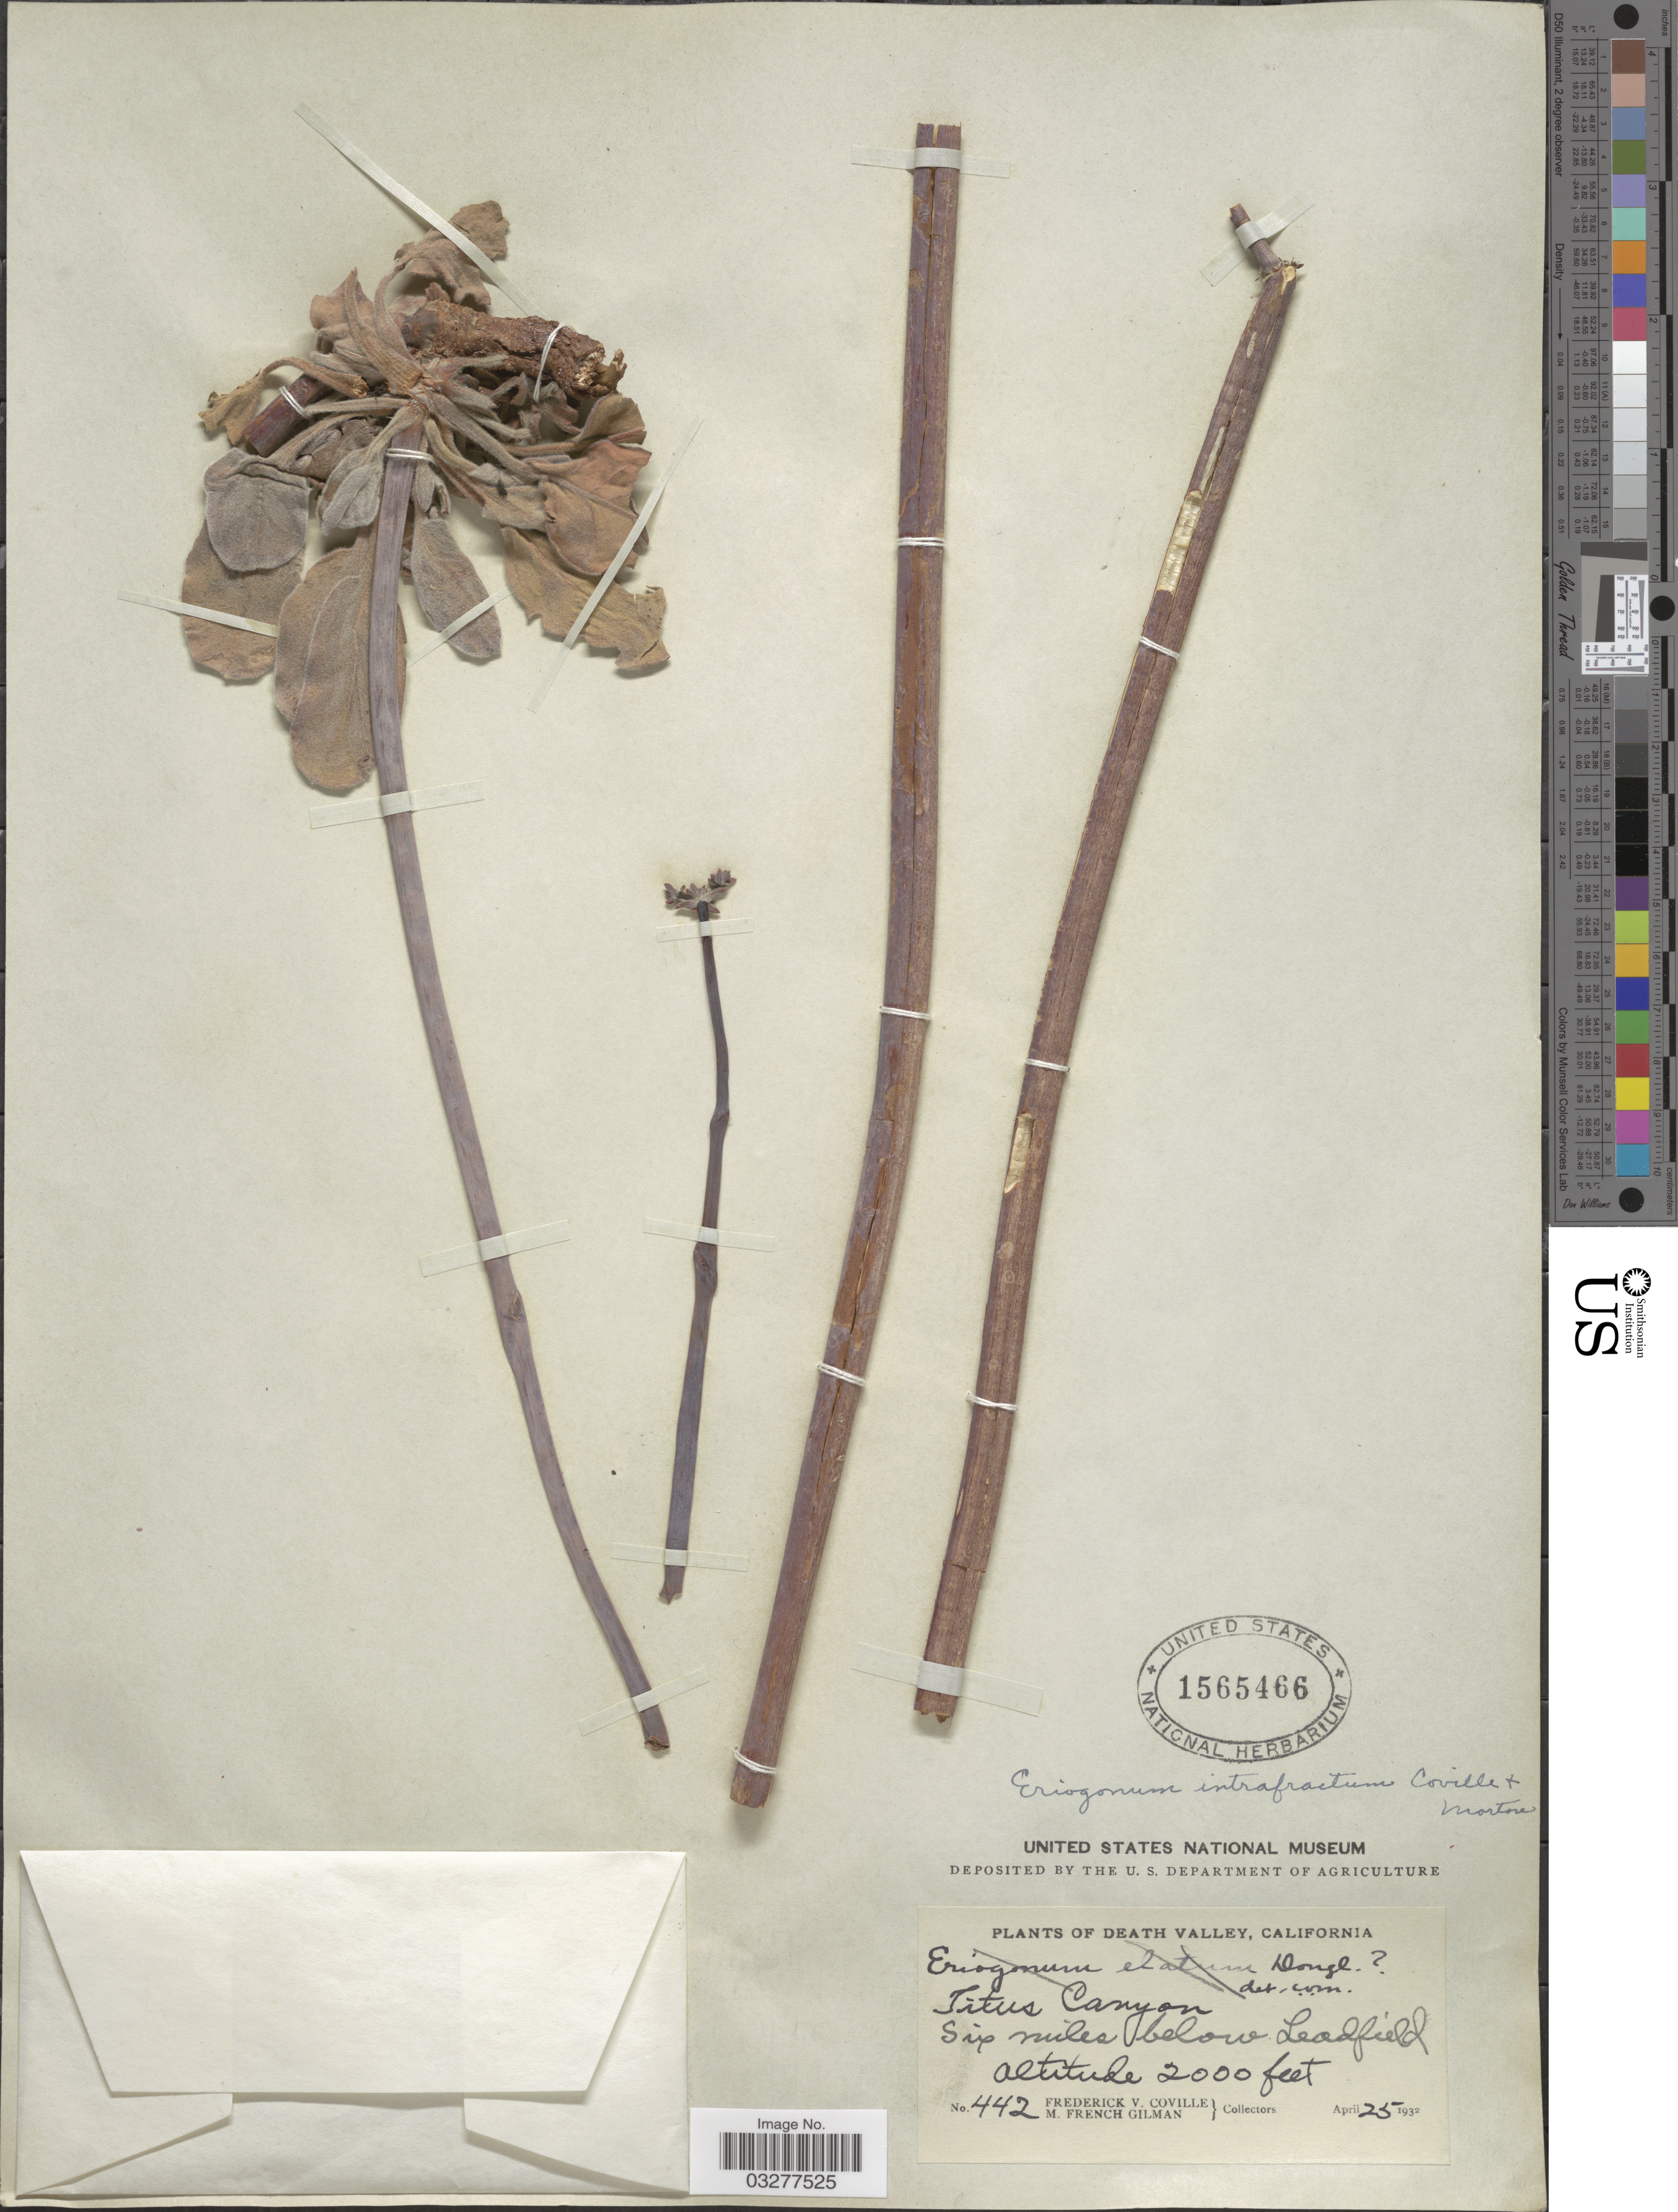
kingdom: Plantae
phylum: Tracheophyta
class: Magnoliopsida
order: Caryophyllales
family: Polygonaceae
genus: Eriogonum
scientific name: Eriogonum intrafractum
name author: Coville & C.V. Morton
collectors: F. V. Coville & M. F. Gilman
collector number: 442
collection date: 1932-04-25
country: United States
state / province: California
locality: Death Valley, Titus Canyon, Six miles below Leadfield.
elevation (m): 610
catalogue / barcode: US 1565466